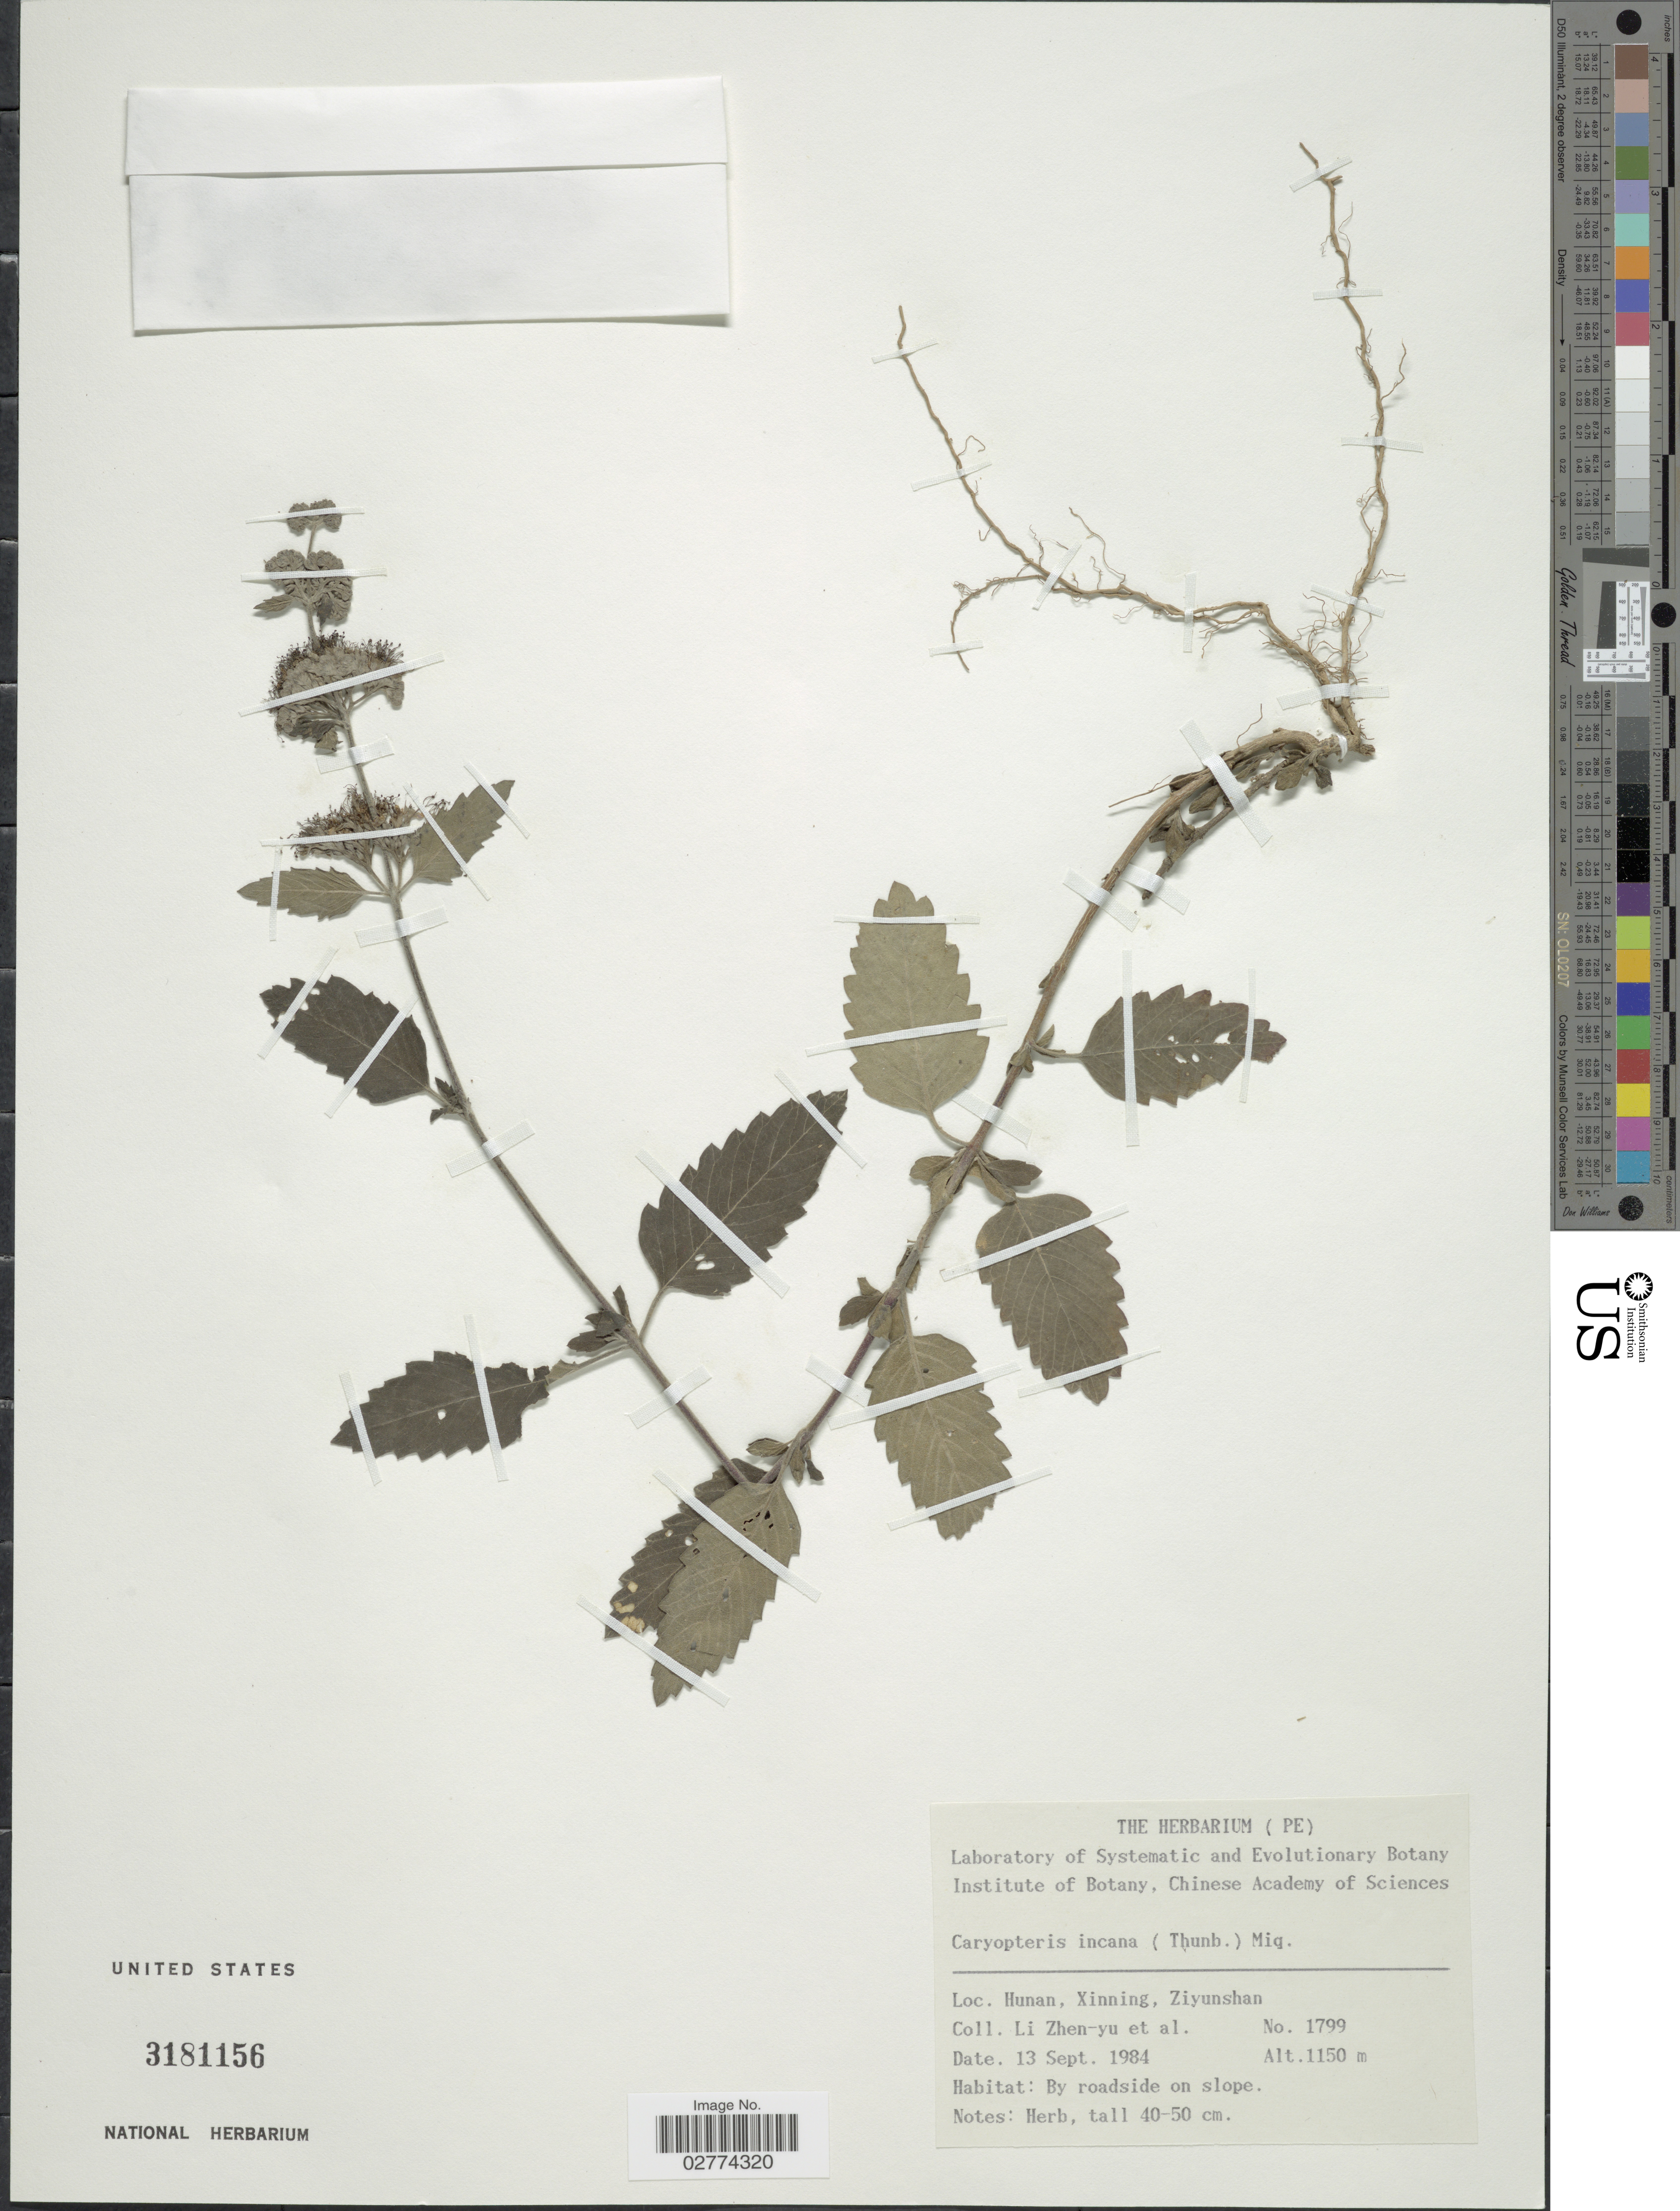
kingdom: Plantae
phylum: Tracheophyta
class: Magnoliopsida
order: Lamiales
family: Lamiaceae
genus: Caryopteris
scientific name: Caryopteris incana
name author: (Thunb. ex Houtt.) Miq.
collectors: Z. Y. Li & et al.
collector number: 1799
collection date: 1984-09-13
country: China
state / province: Hunan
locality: Xinning, Ziyunshan.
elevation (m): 1150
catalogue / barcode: US 3181156